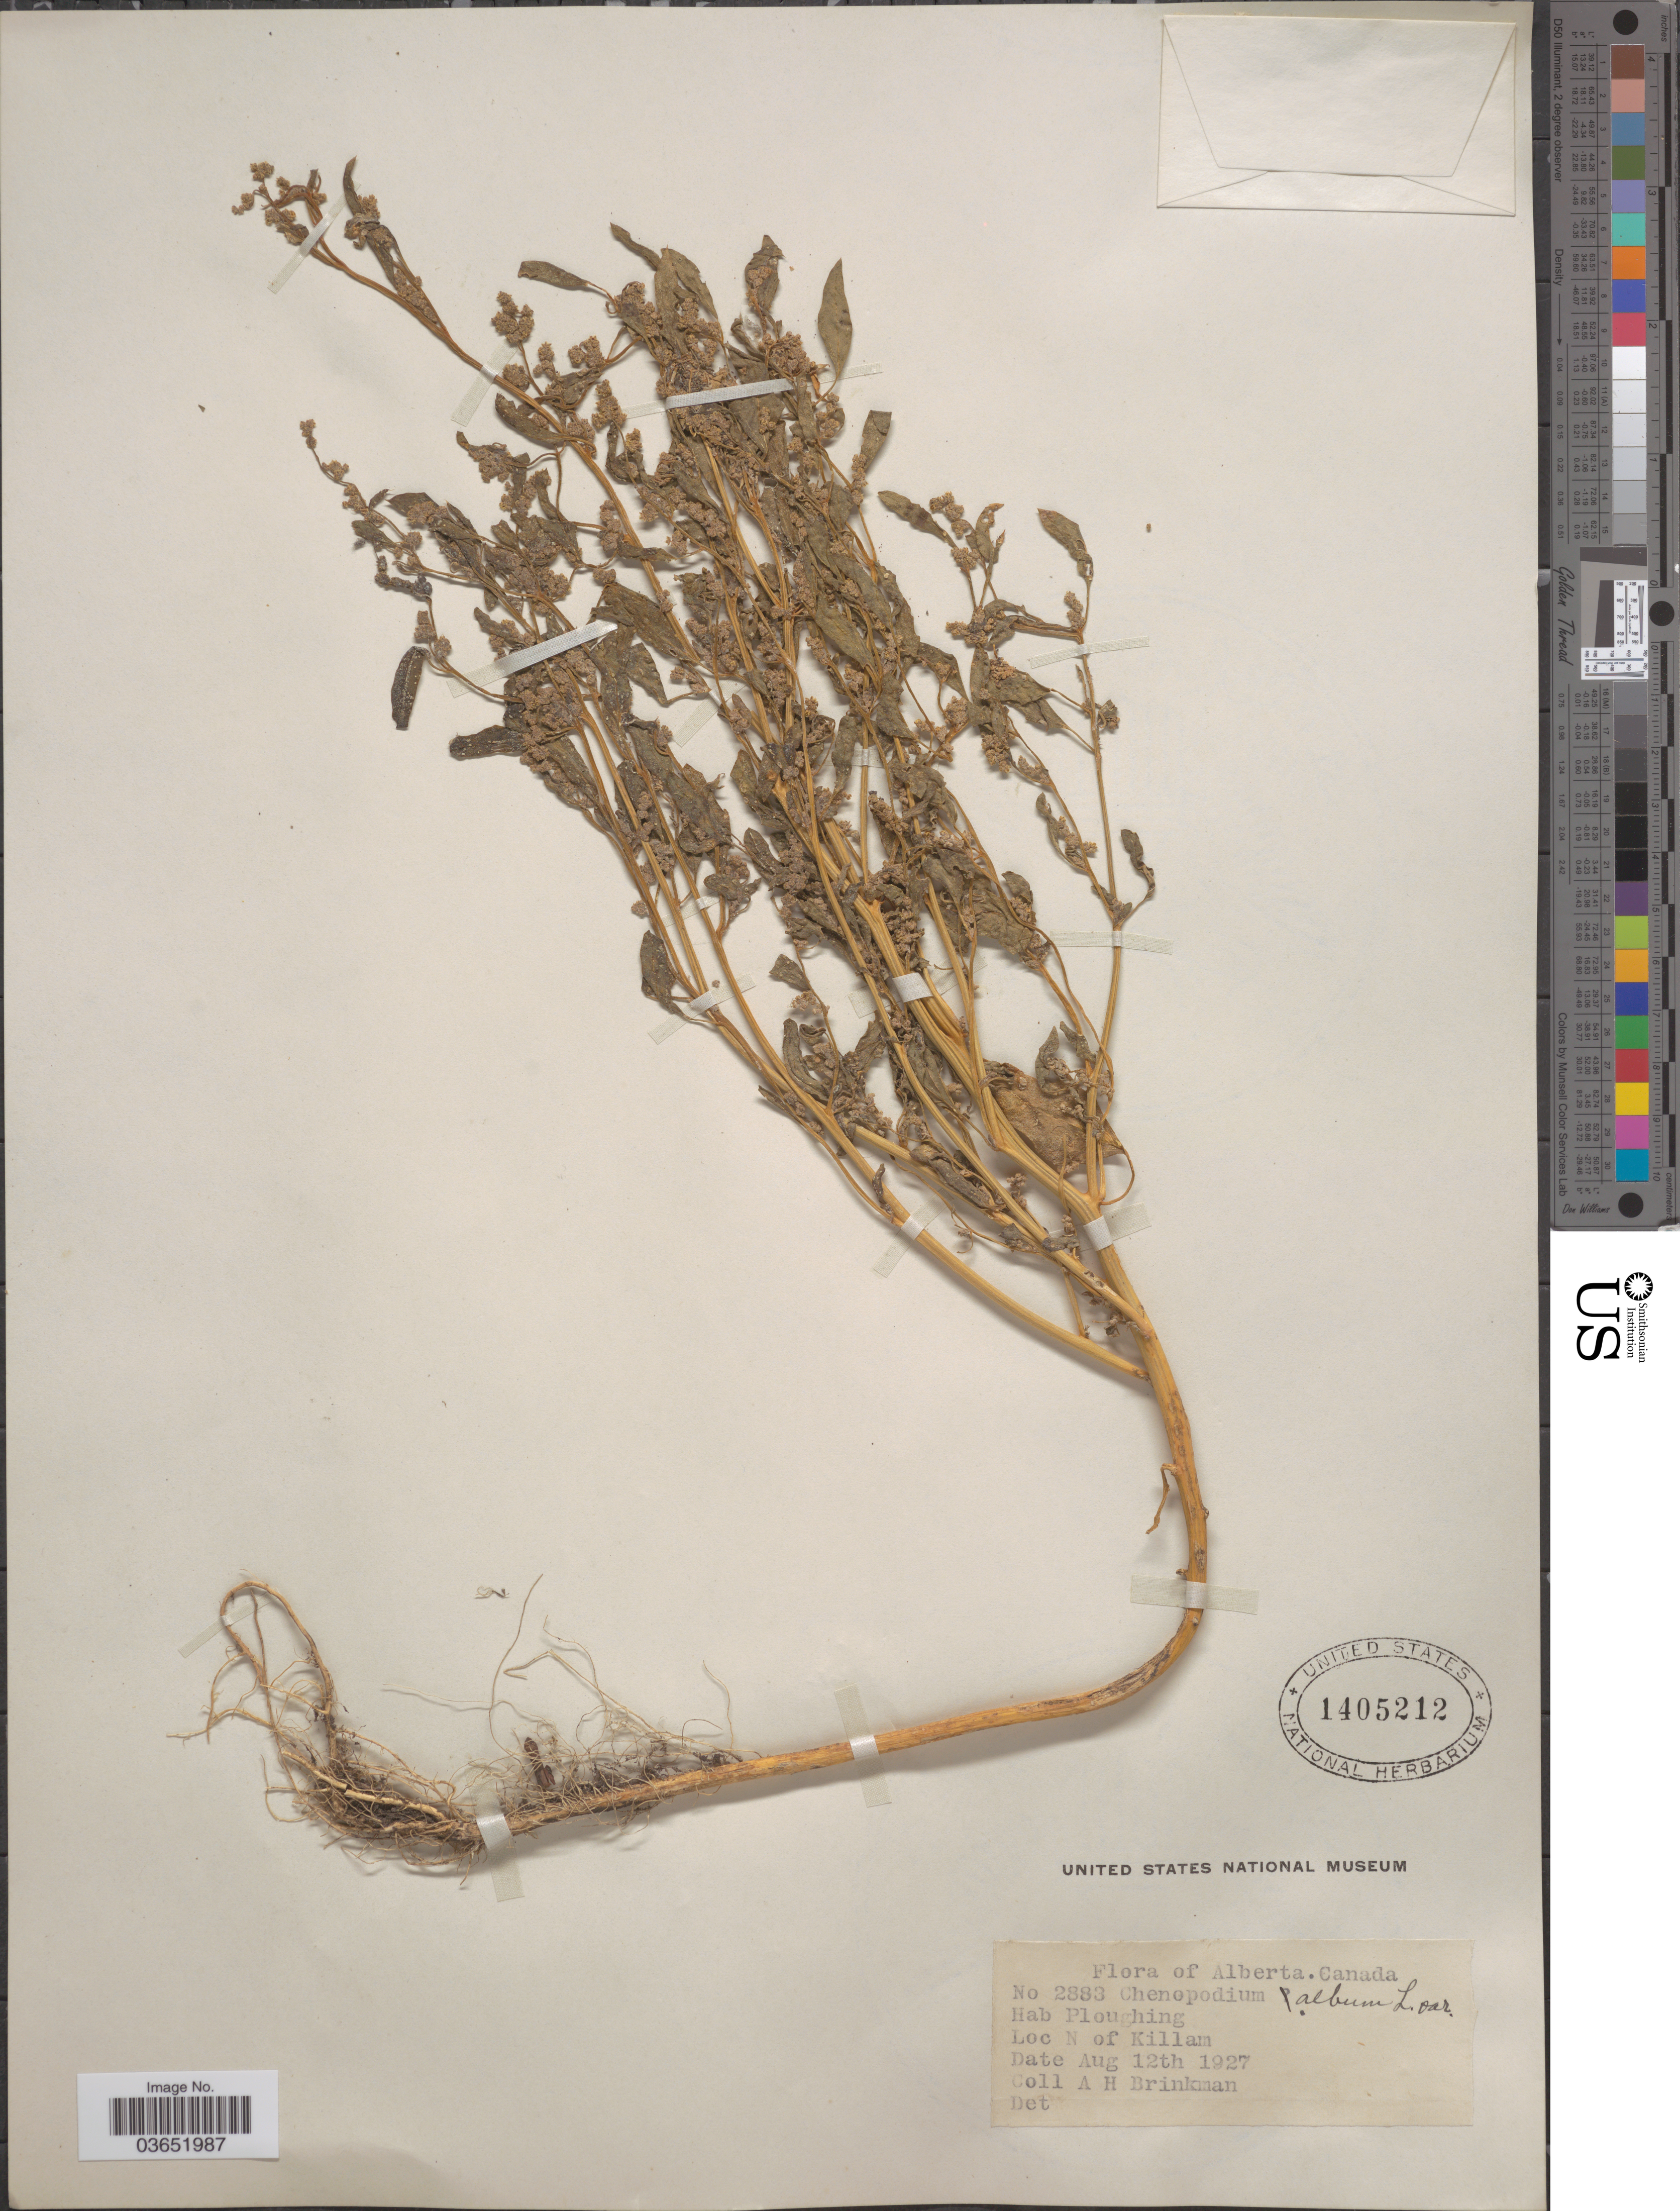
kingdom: Plantae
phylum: Tracheophyta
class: Magnoliopsida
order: Caryophyllales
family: Amaranthaceae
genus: Chenopodium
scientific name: Chenopodium album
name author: L.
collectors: A. Brinkman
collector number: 2883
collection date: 1927-08-12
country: Canada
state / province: Alberta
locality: N of Killam.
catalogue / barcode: US 1405212